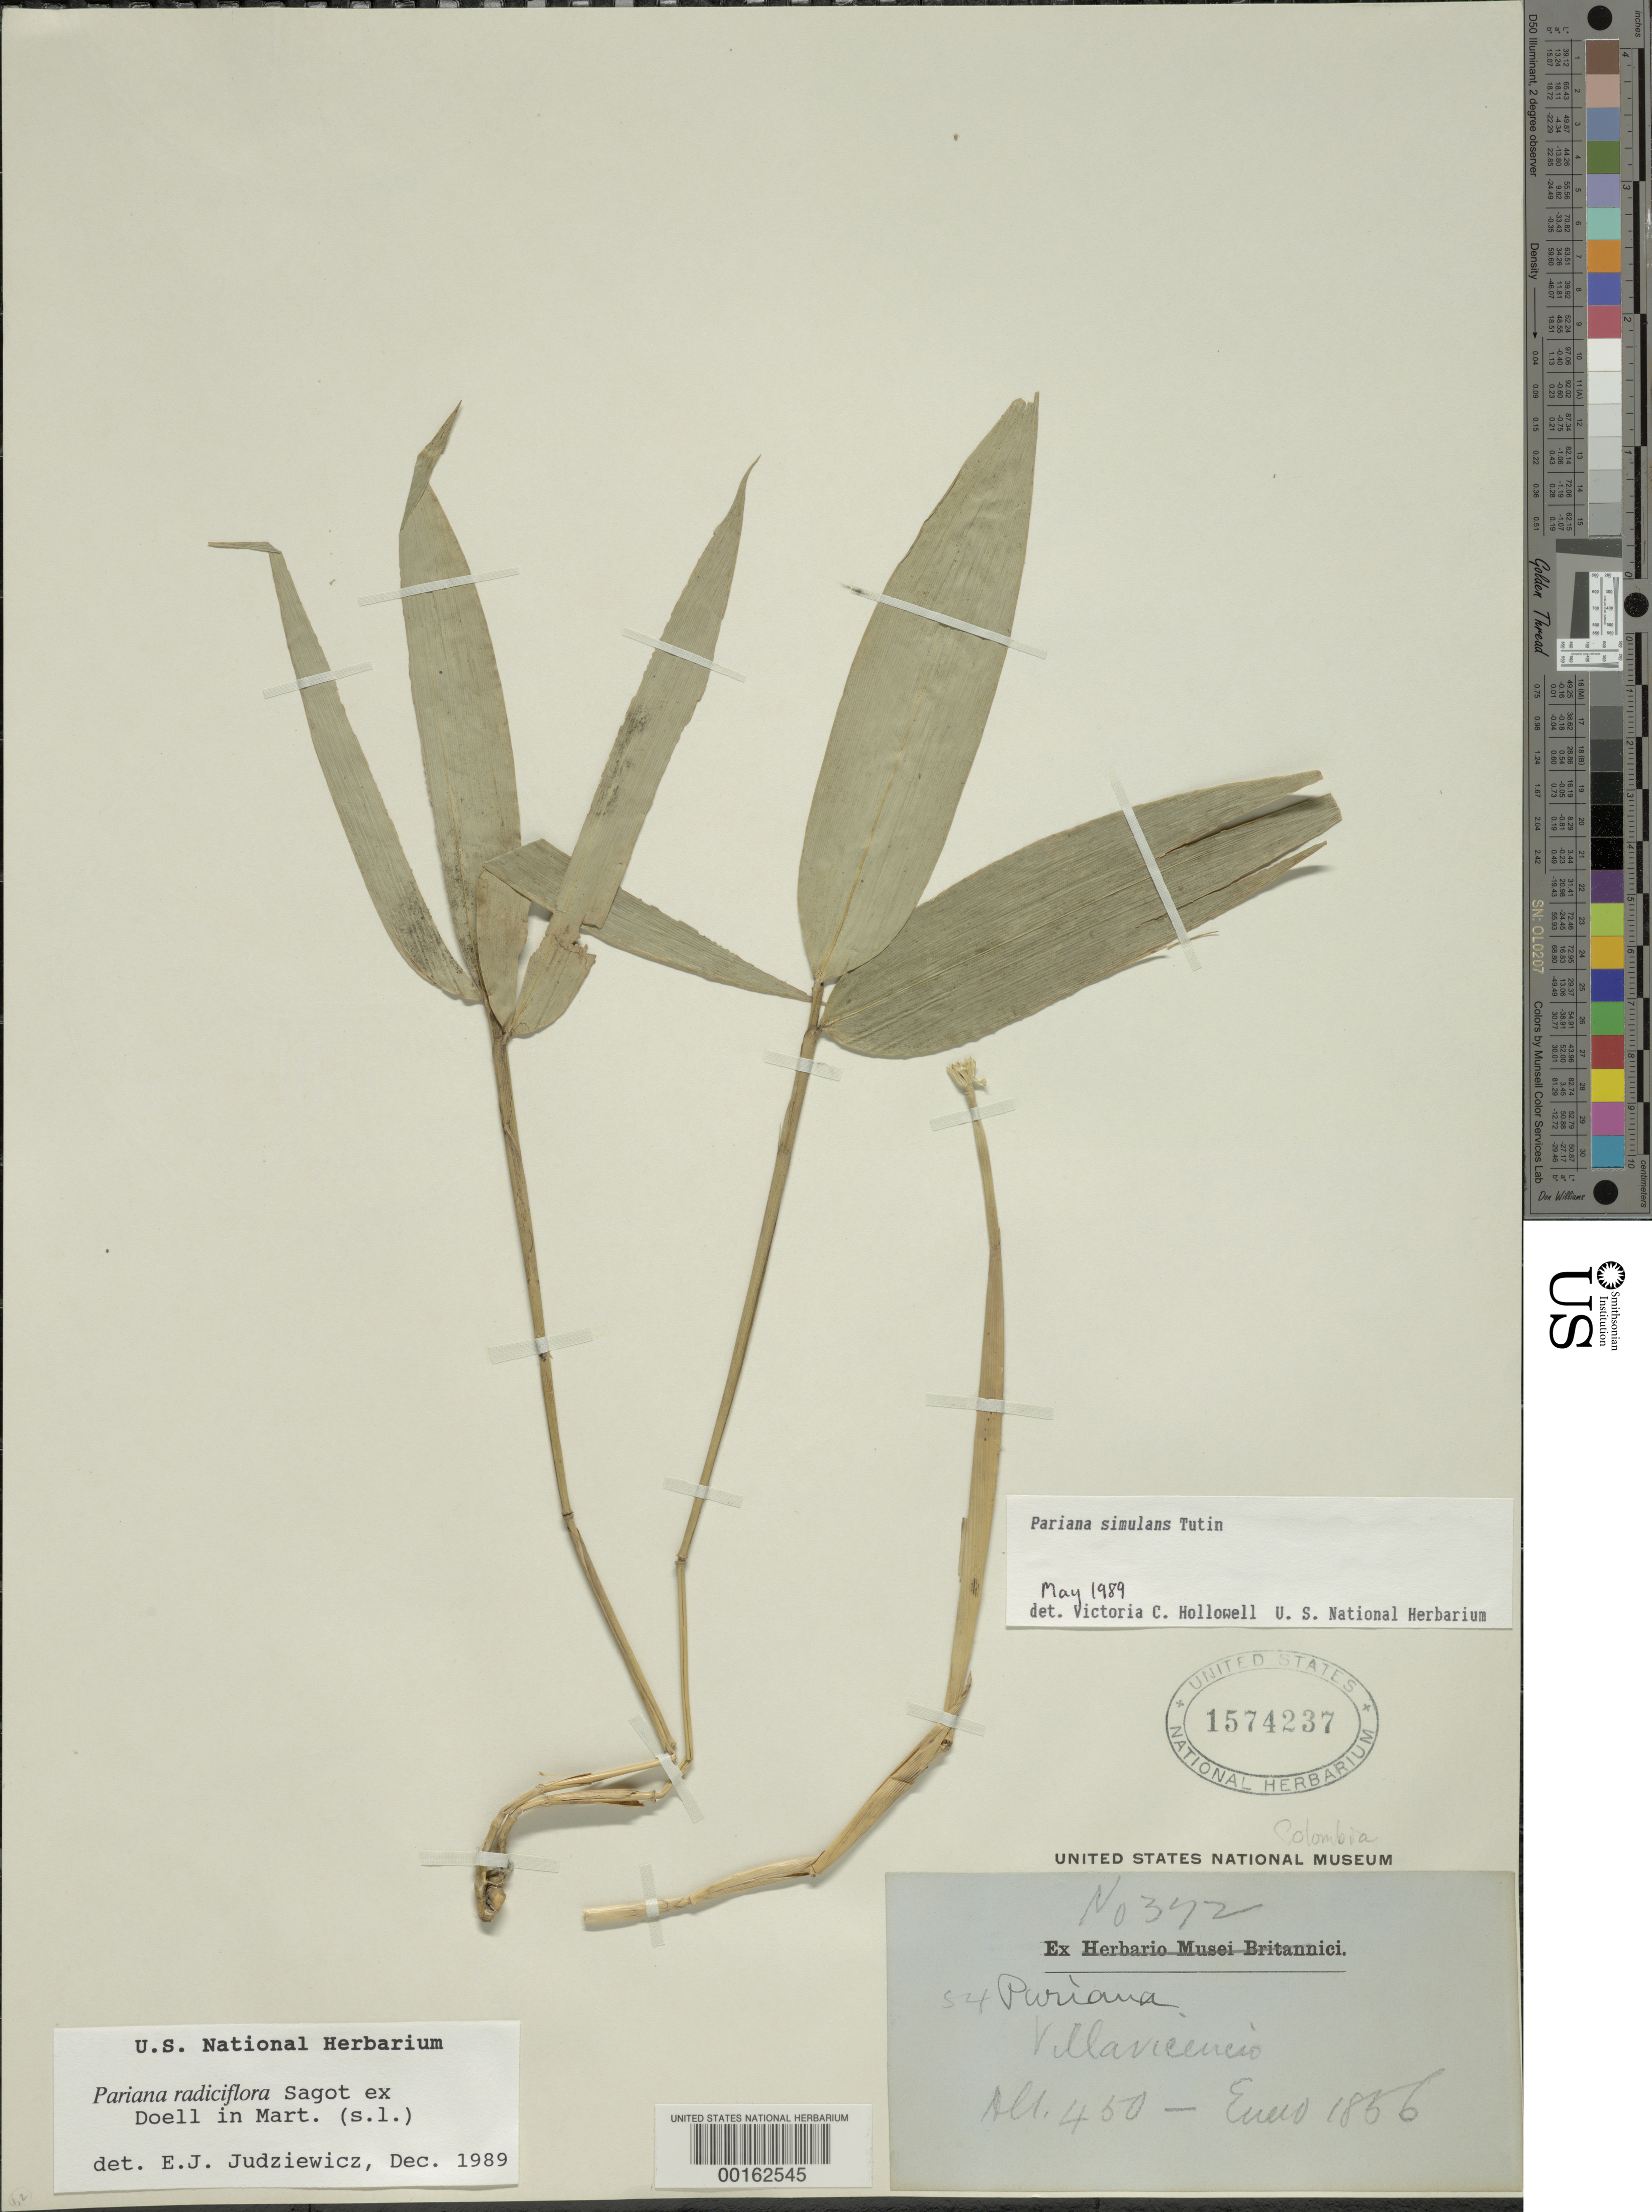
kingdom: Plantae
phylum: Tracheophyta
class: Liliopsida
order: Poales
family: Poaceae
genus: Pariana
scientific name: Pariana simulans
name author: Tutin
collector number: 450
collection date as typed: Jun 1856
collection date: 1856-06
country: Colombia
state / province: Meta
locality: Villa Vicencia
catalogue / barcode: US 1574237